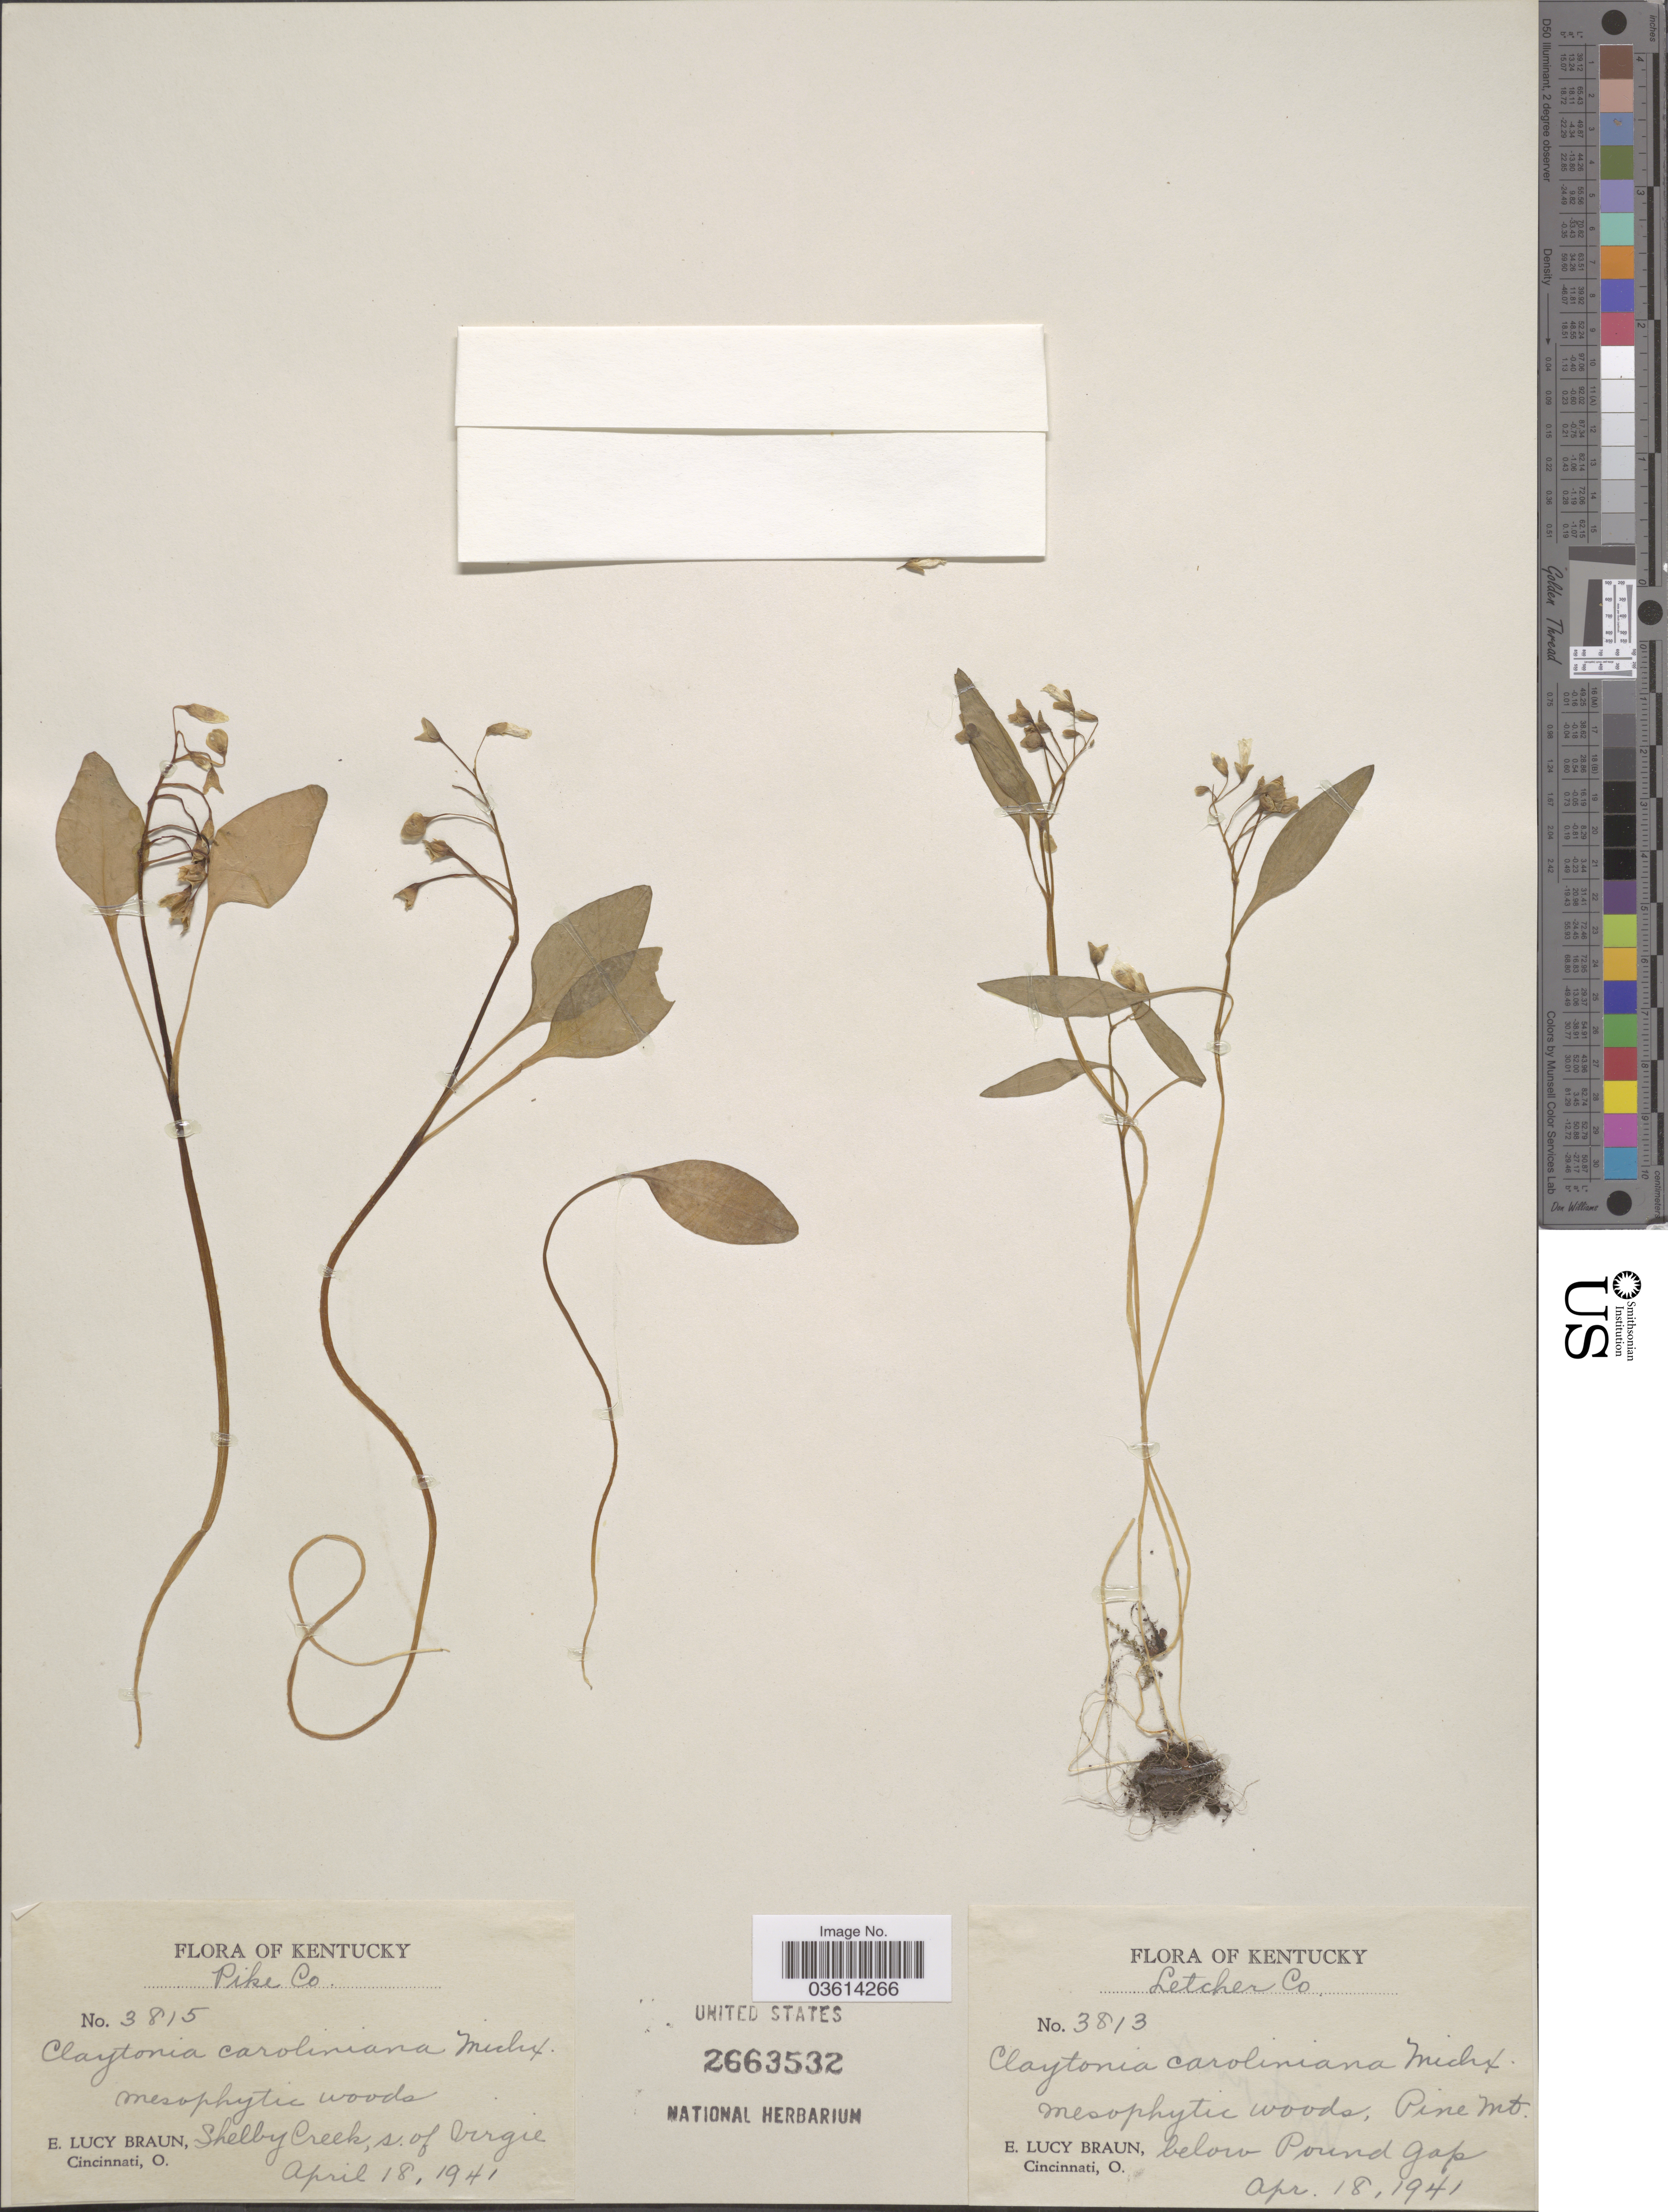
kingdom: Plantae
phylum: Tracheophyta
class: Magnoliopsida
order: Caryophyllales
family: Montiaceae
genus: Claytonia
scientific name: Claytonia caroliniana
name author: Michx.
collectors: E. L. Braun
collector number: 3813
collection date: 1941-04-18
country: United States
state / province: Kentucky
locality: Letcher Co. Pine Mt. below Pound Gap.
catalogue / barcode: US 2663532